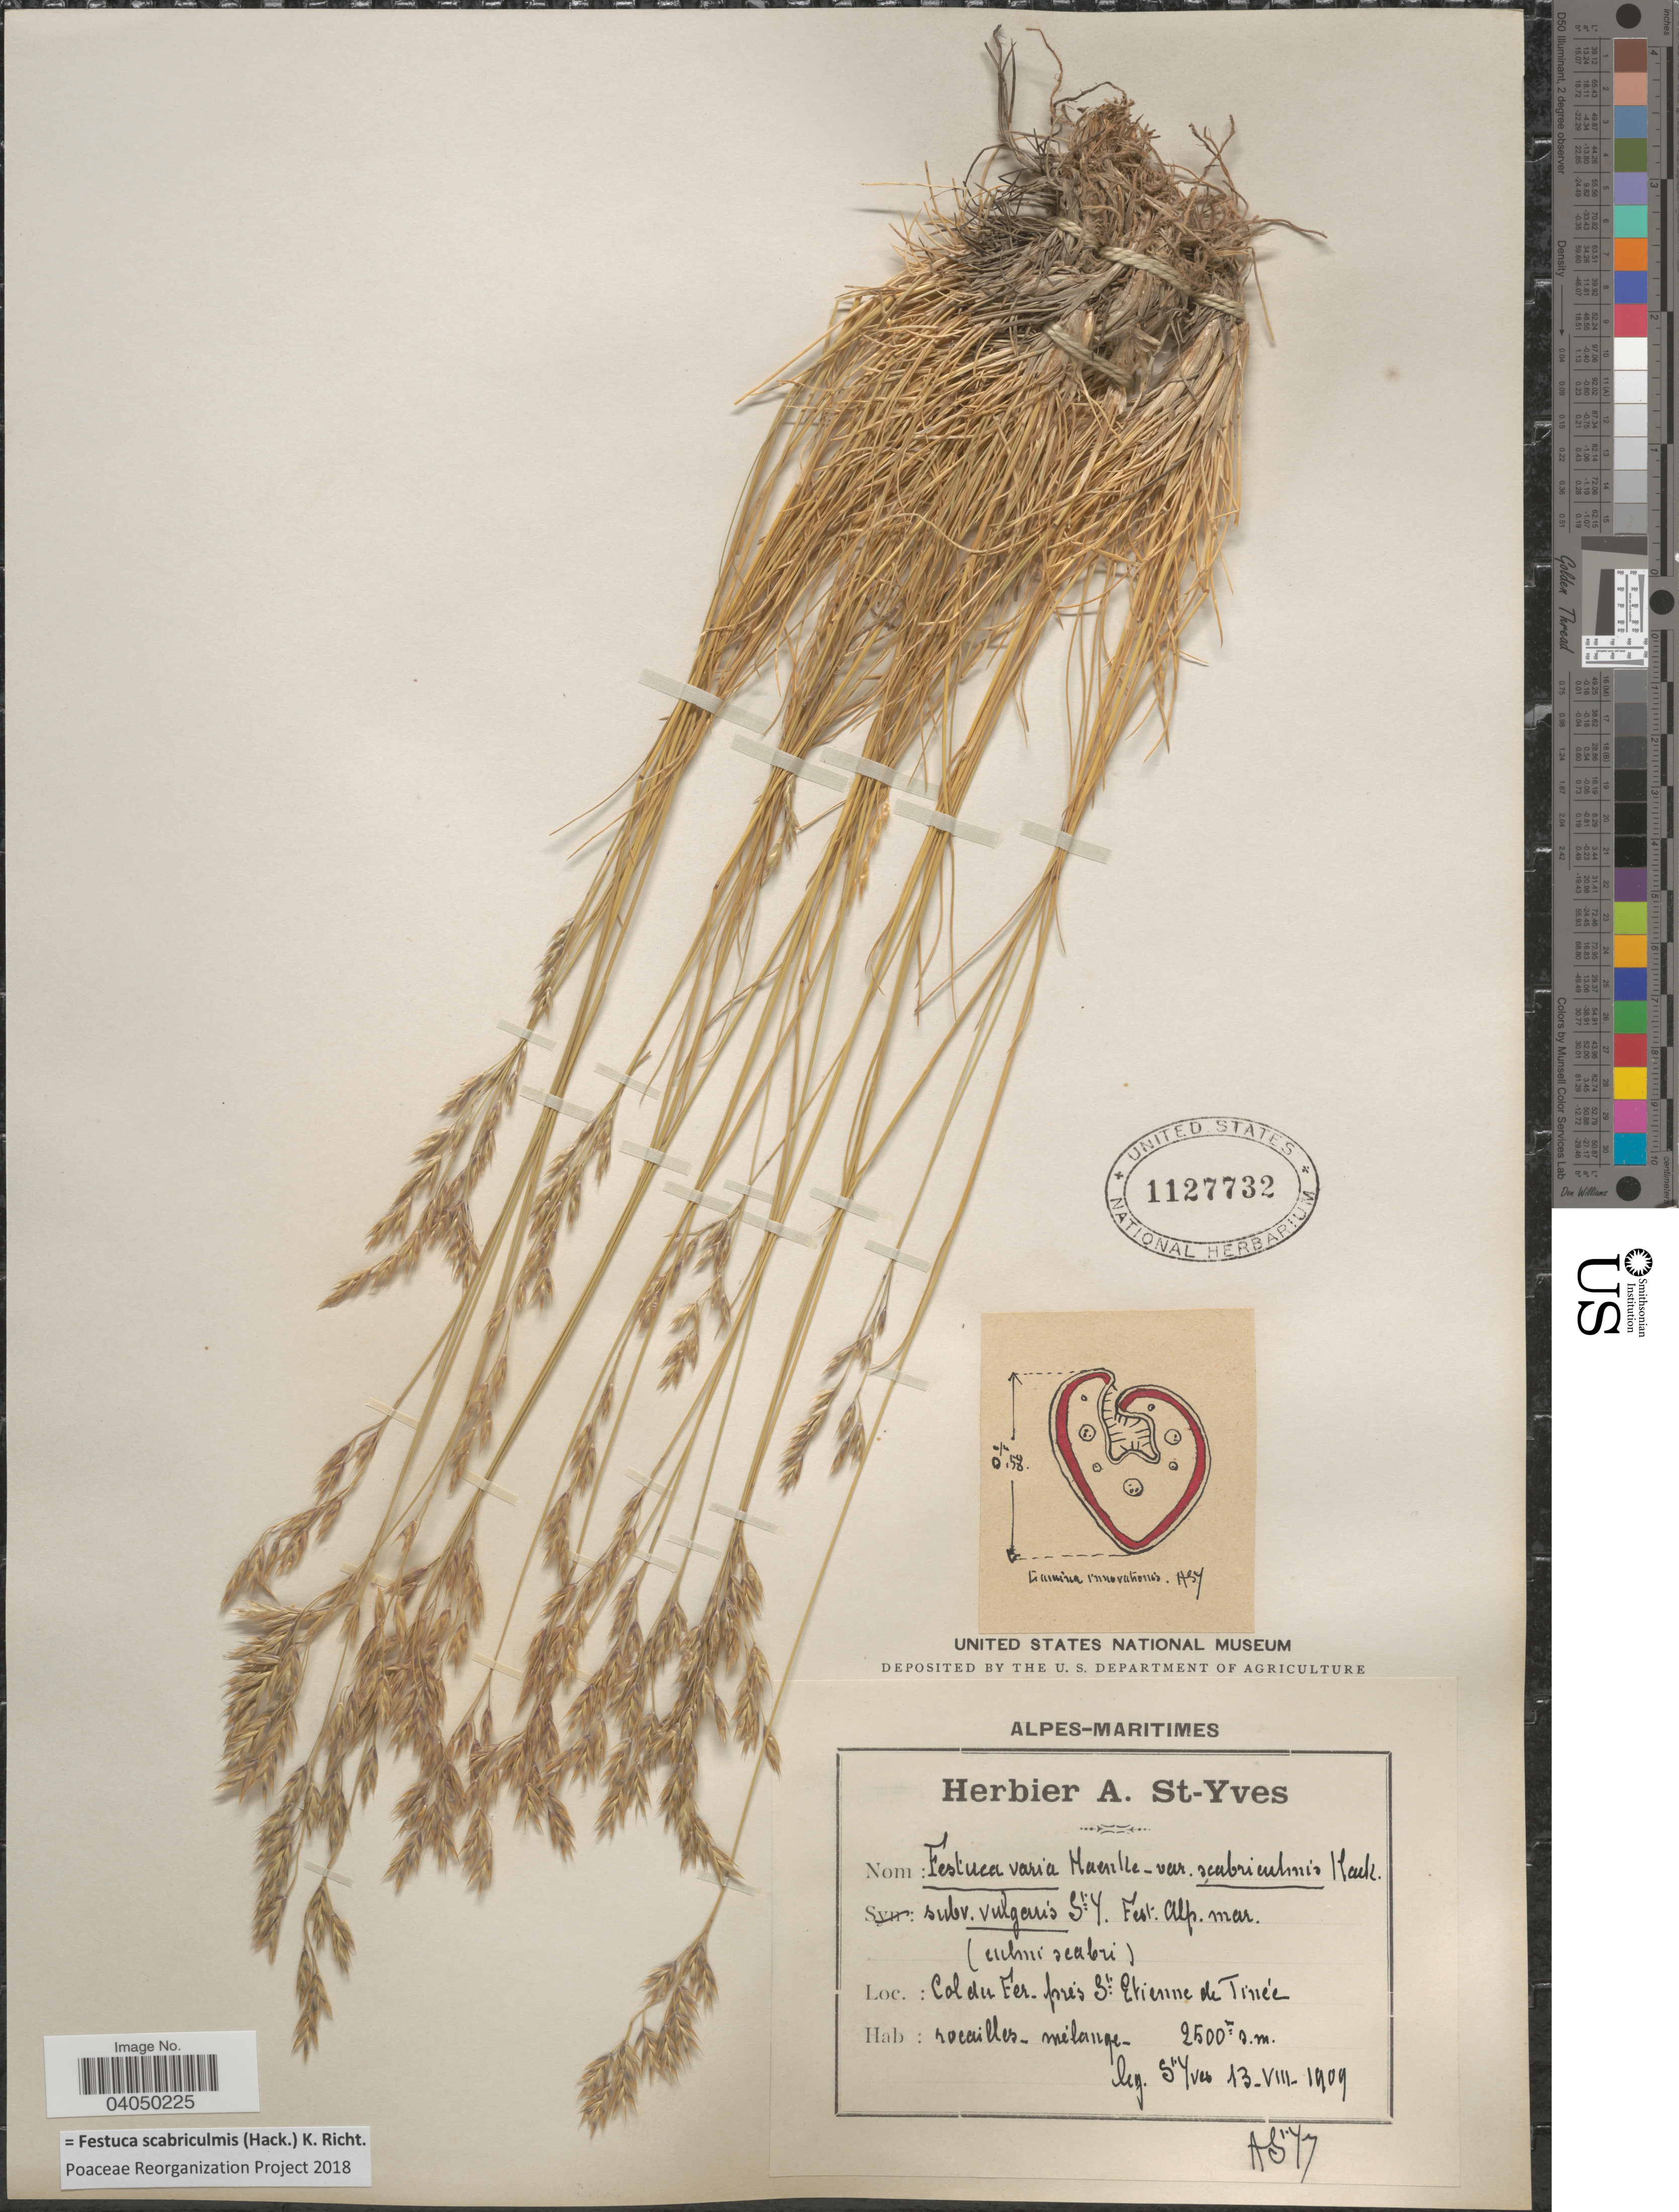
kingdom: Plantae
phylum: Tracheophyta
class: Liliopsida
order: Poales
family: Poaceae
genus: Festuca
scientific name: Festuca scabriculmis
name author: K. Richt.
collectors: A. Saint-Yves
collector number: AS77*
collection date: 1909-08-13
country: France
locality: Alpes-Maritimes. Col du Fer prés St. Etienne de Tinée.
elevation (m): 2500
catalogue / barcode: US 1127732